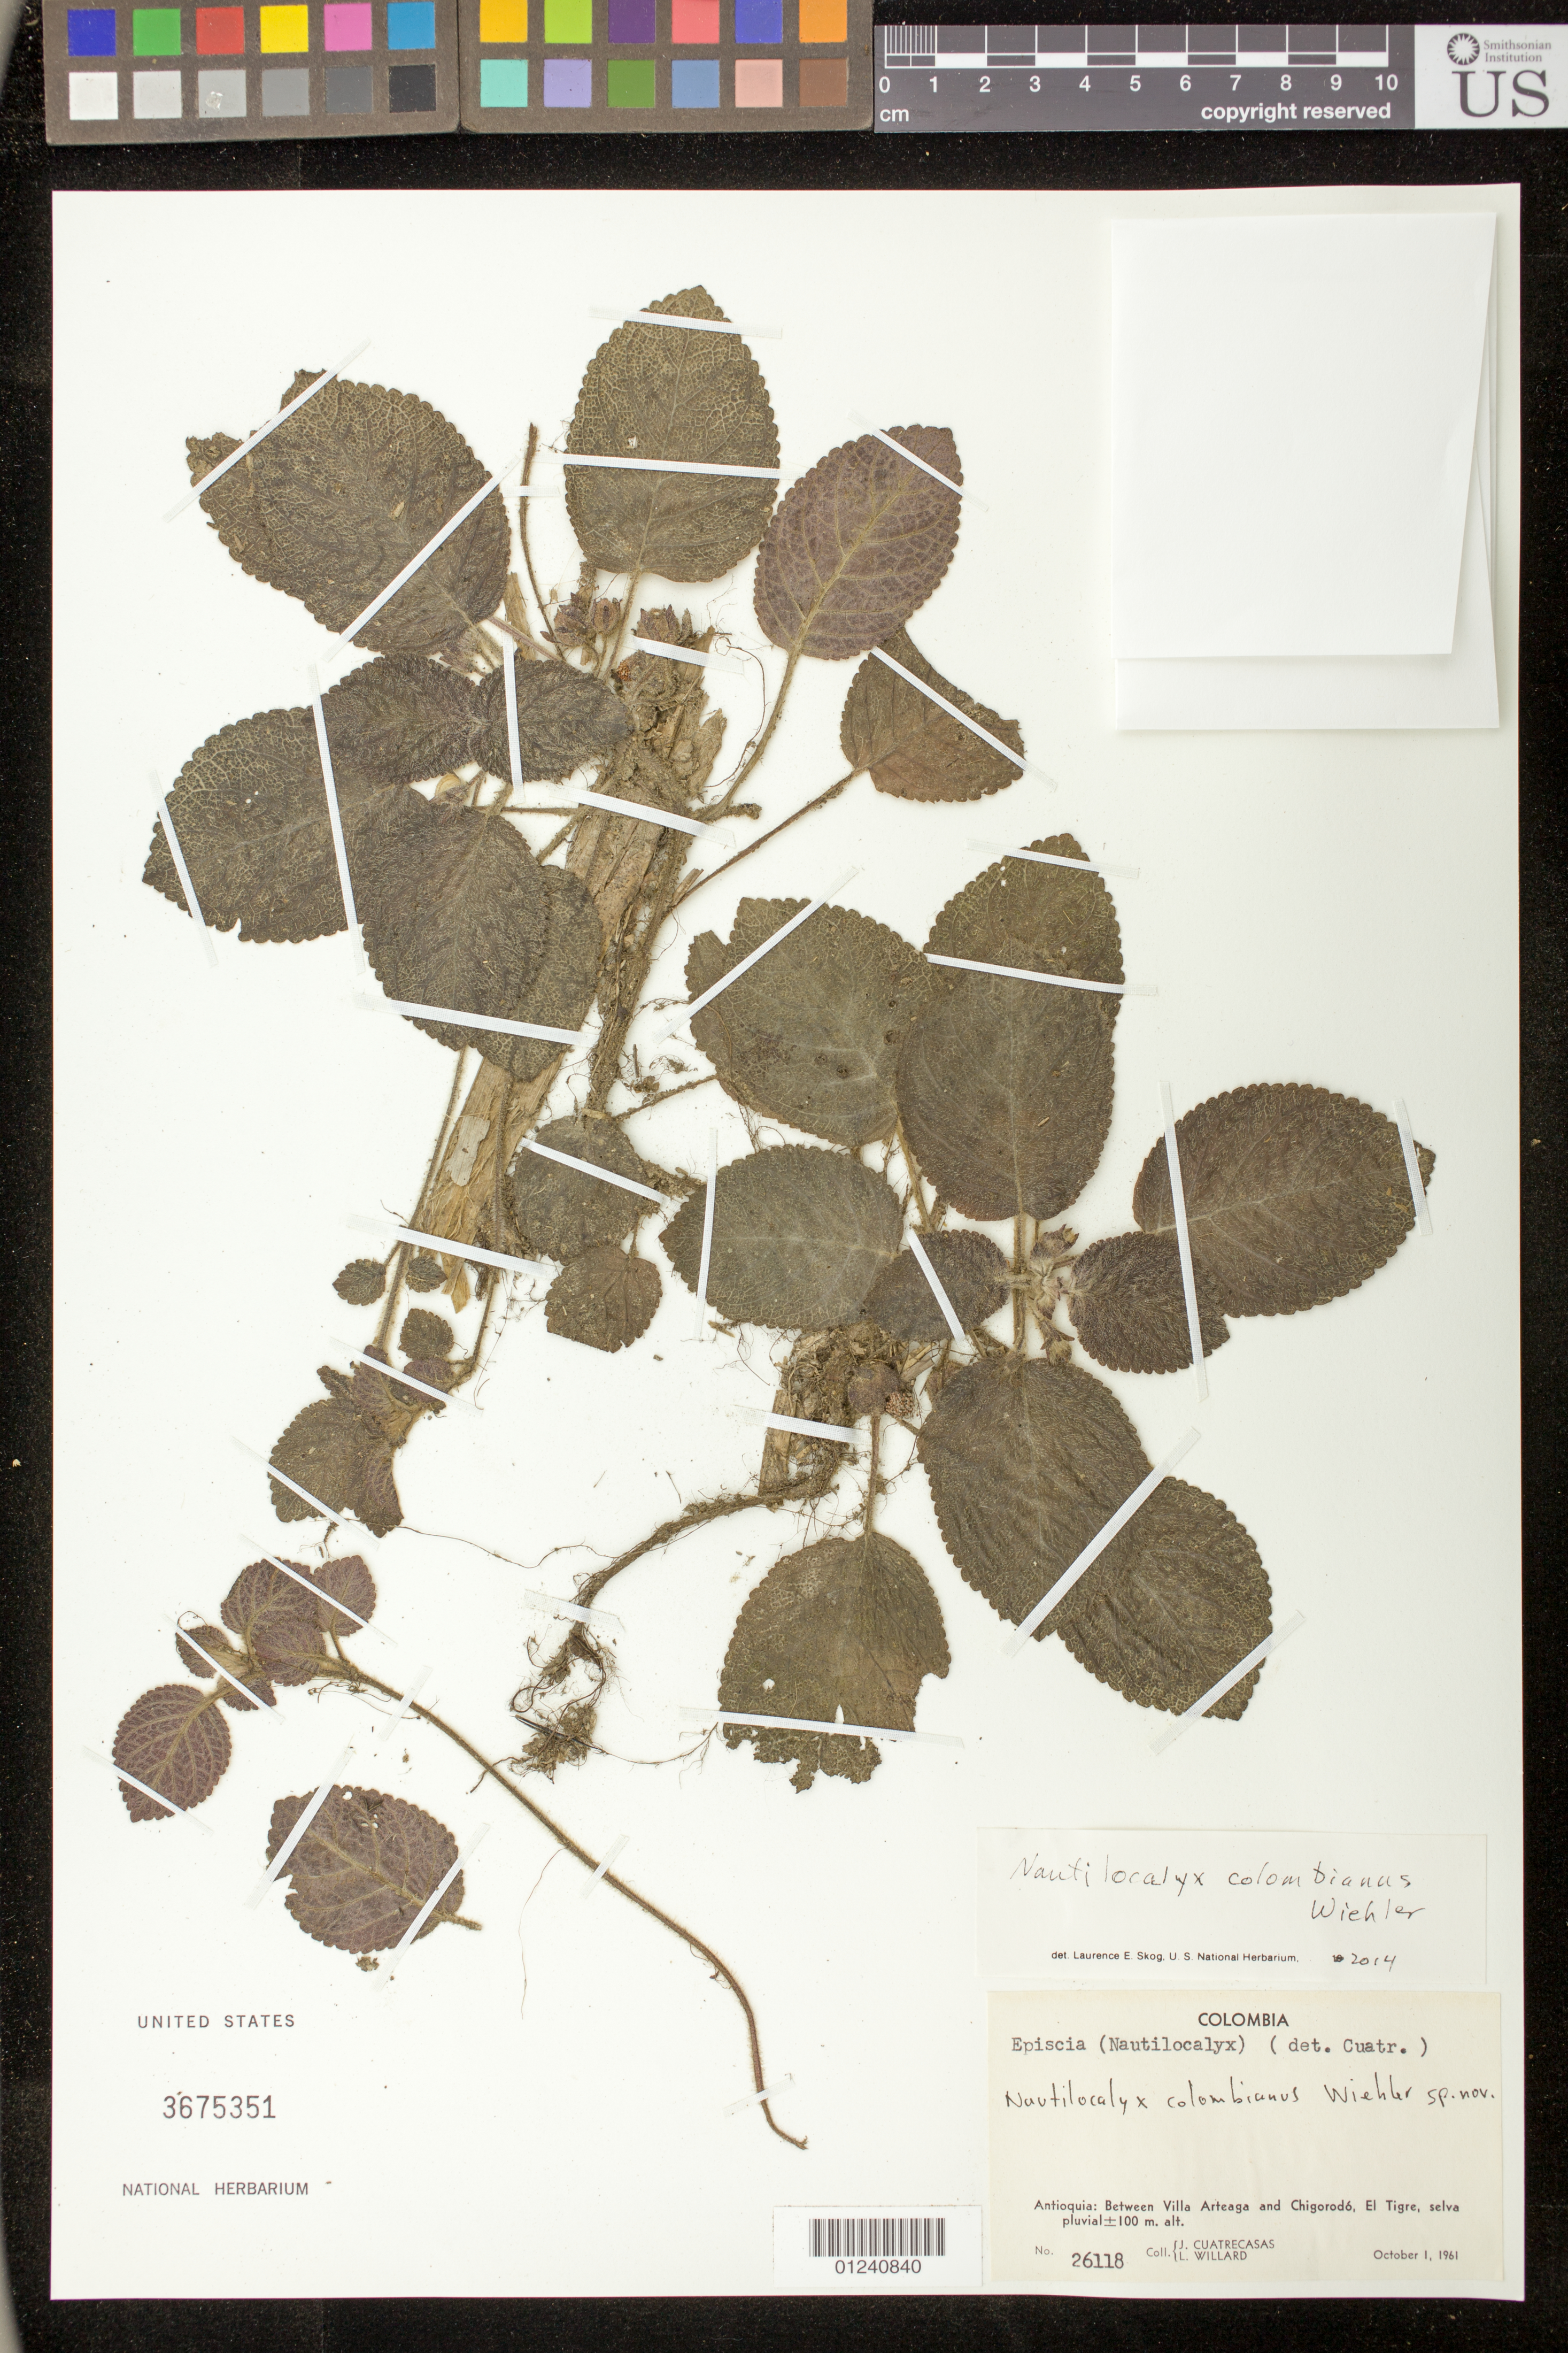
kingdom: Plantae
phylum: Tracheophyta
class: Magnoliopsida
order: Lamiales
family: Gesneriaceae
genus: Nautilocalyx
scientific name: Nautilocalyx colombianus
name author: Wiehler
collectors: J. Cuatrecasas & L. Willard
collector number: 26118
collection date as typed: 01 Oct 1961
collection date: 1961-10-01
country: Colombia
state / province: Antioquia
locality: Between Villa Arteaga and Chigorodo, El Tigre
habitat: selva pluvial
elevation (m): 100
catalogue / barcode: US 3675351